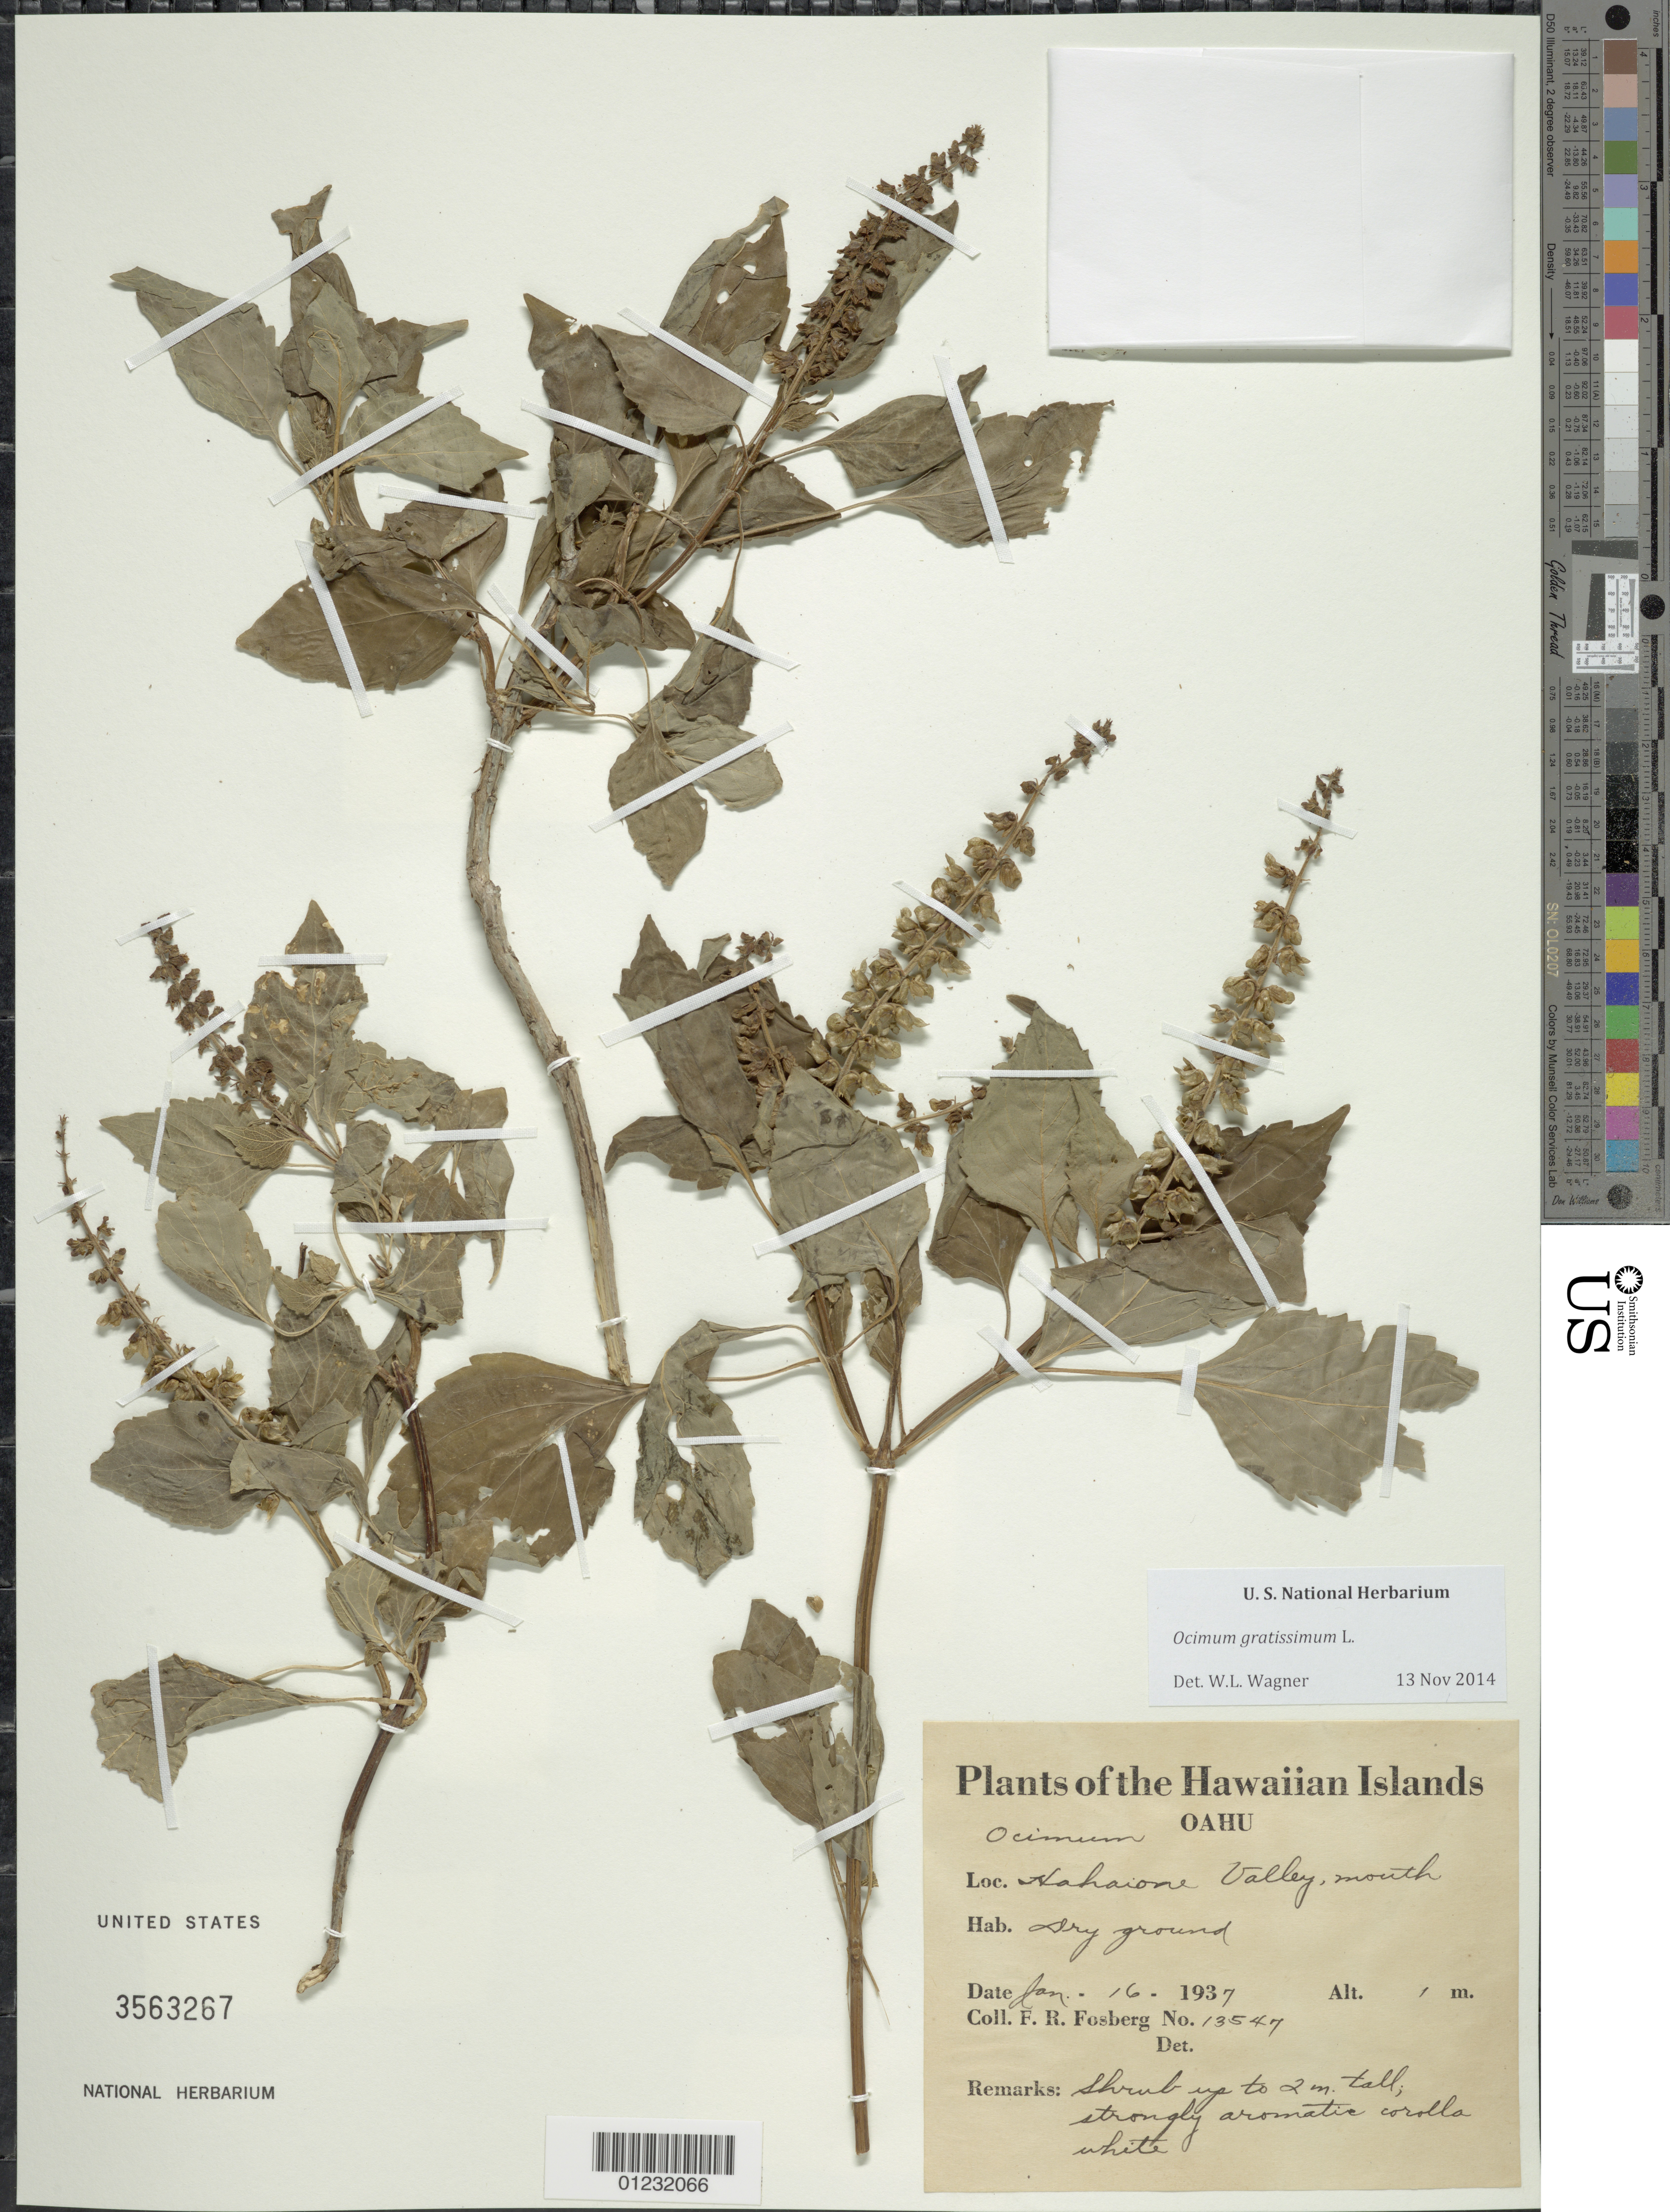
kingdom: Plantae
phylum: Tracheophyta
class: Magnoliopsida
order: Lamiales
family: Lamiaceae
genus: Ocimum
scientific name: Ocimum gratissimum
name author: L.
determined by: Wagner, W. L., (BOT), Smithsonian Institution - National Museum of Natural History (UNITED STATES)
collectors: F. R. Fosberg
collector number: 13547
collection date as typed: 16 Jan 1937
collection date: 1937-01-16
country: United States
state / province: Hawaii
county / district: Honolulu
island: Oahu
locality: Hahaione Valley, mouth.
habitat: Dry ground.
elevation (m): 1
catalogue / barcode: US 3563267